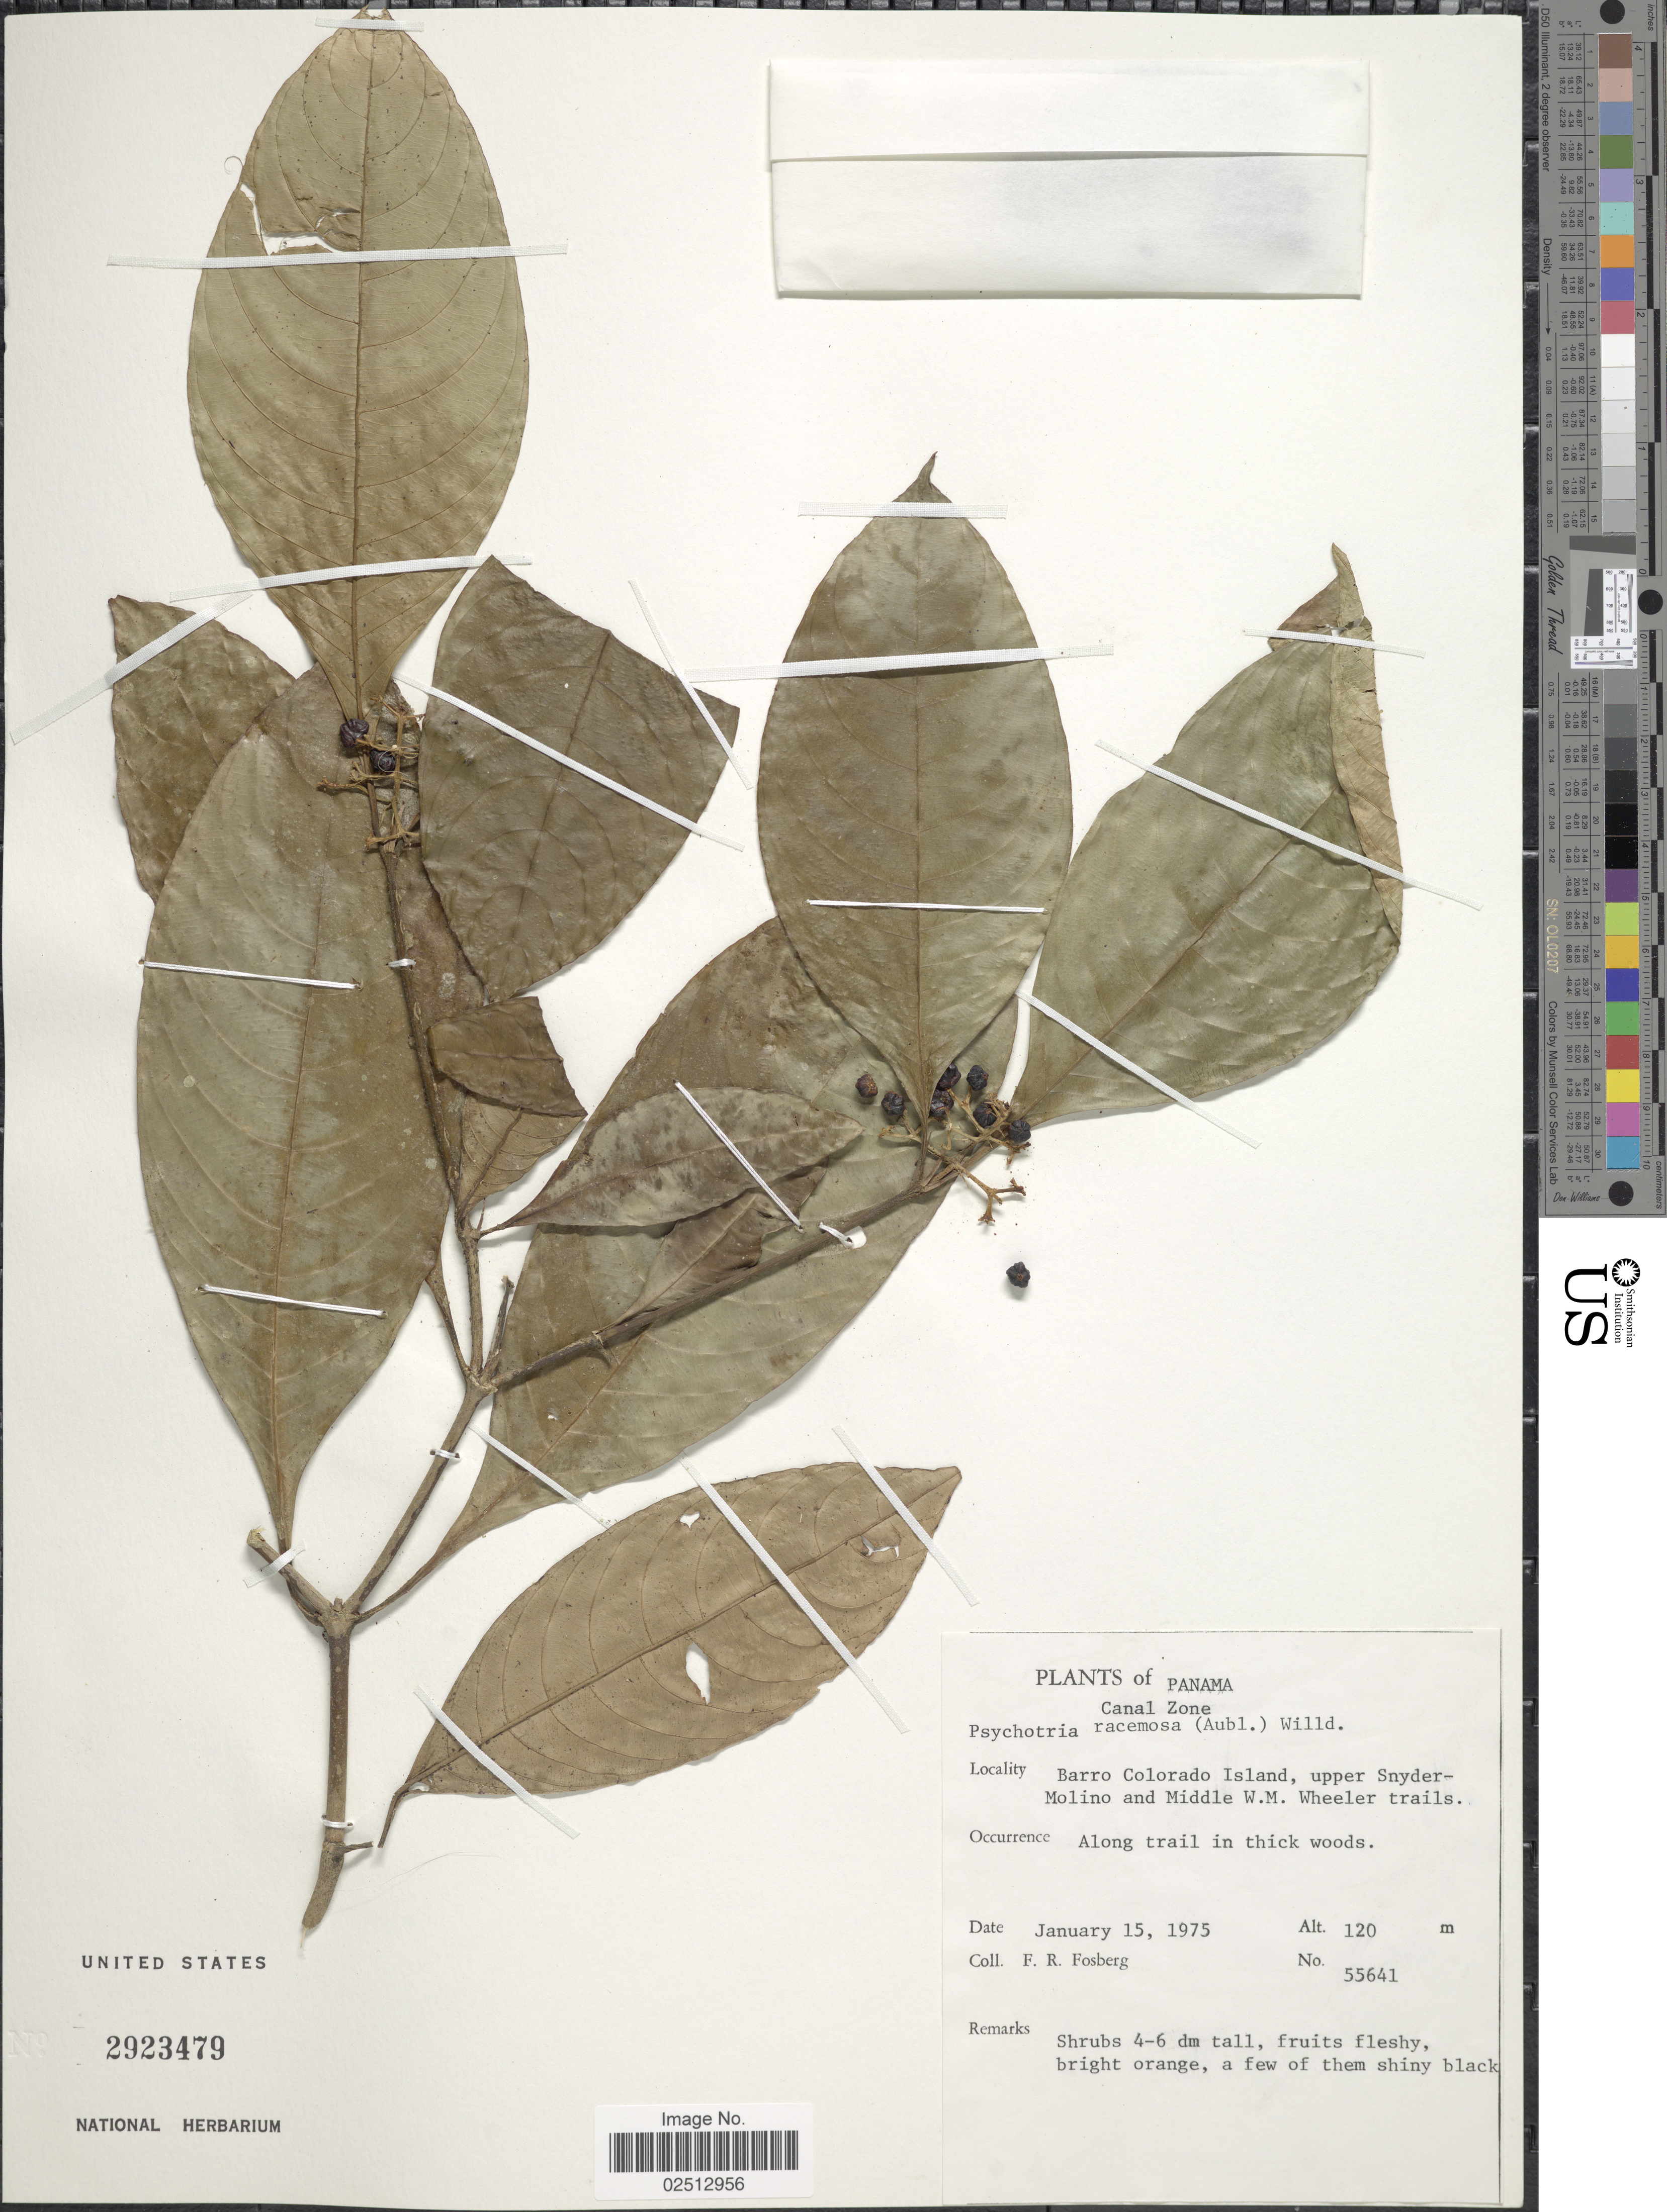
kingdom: Plantae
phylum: Tracheophyta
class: Magnoliopsida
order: Gentianales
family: Rubiaceae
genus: Psychotria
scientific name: Psychotria racemosa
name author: (Aubl.) Raeuschel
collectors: F. R. Fosberg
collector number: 55641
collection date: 1975-01-15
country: Panama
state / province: Panamá Oeste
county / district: Canal Zone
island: Barro Colorado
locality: Canal Zone. Barro Colorado Island, upper Snyder-Molino and Middle W.M. Wheeler trails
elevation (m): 120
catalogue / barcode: US 2923479